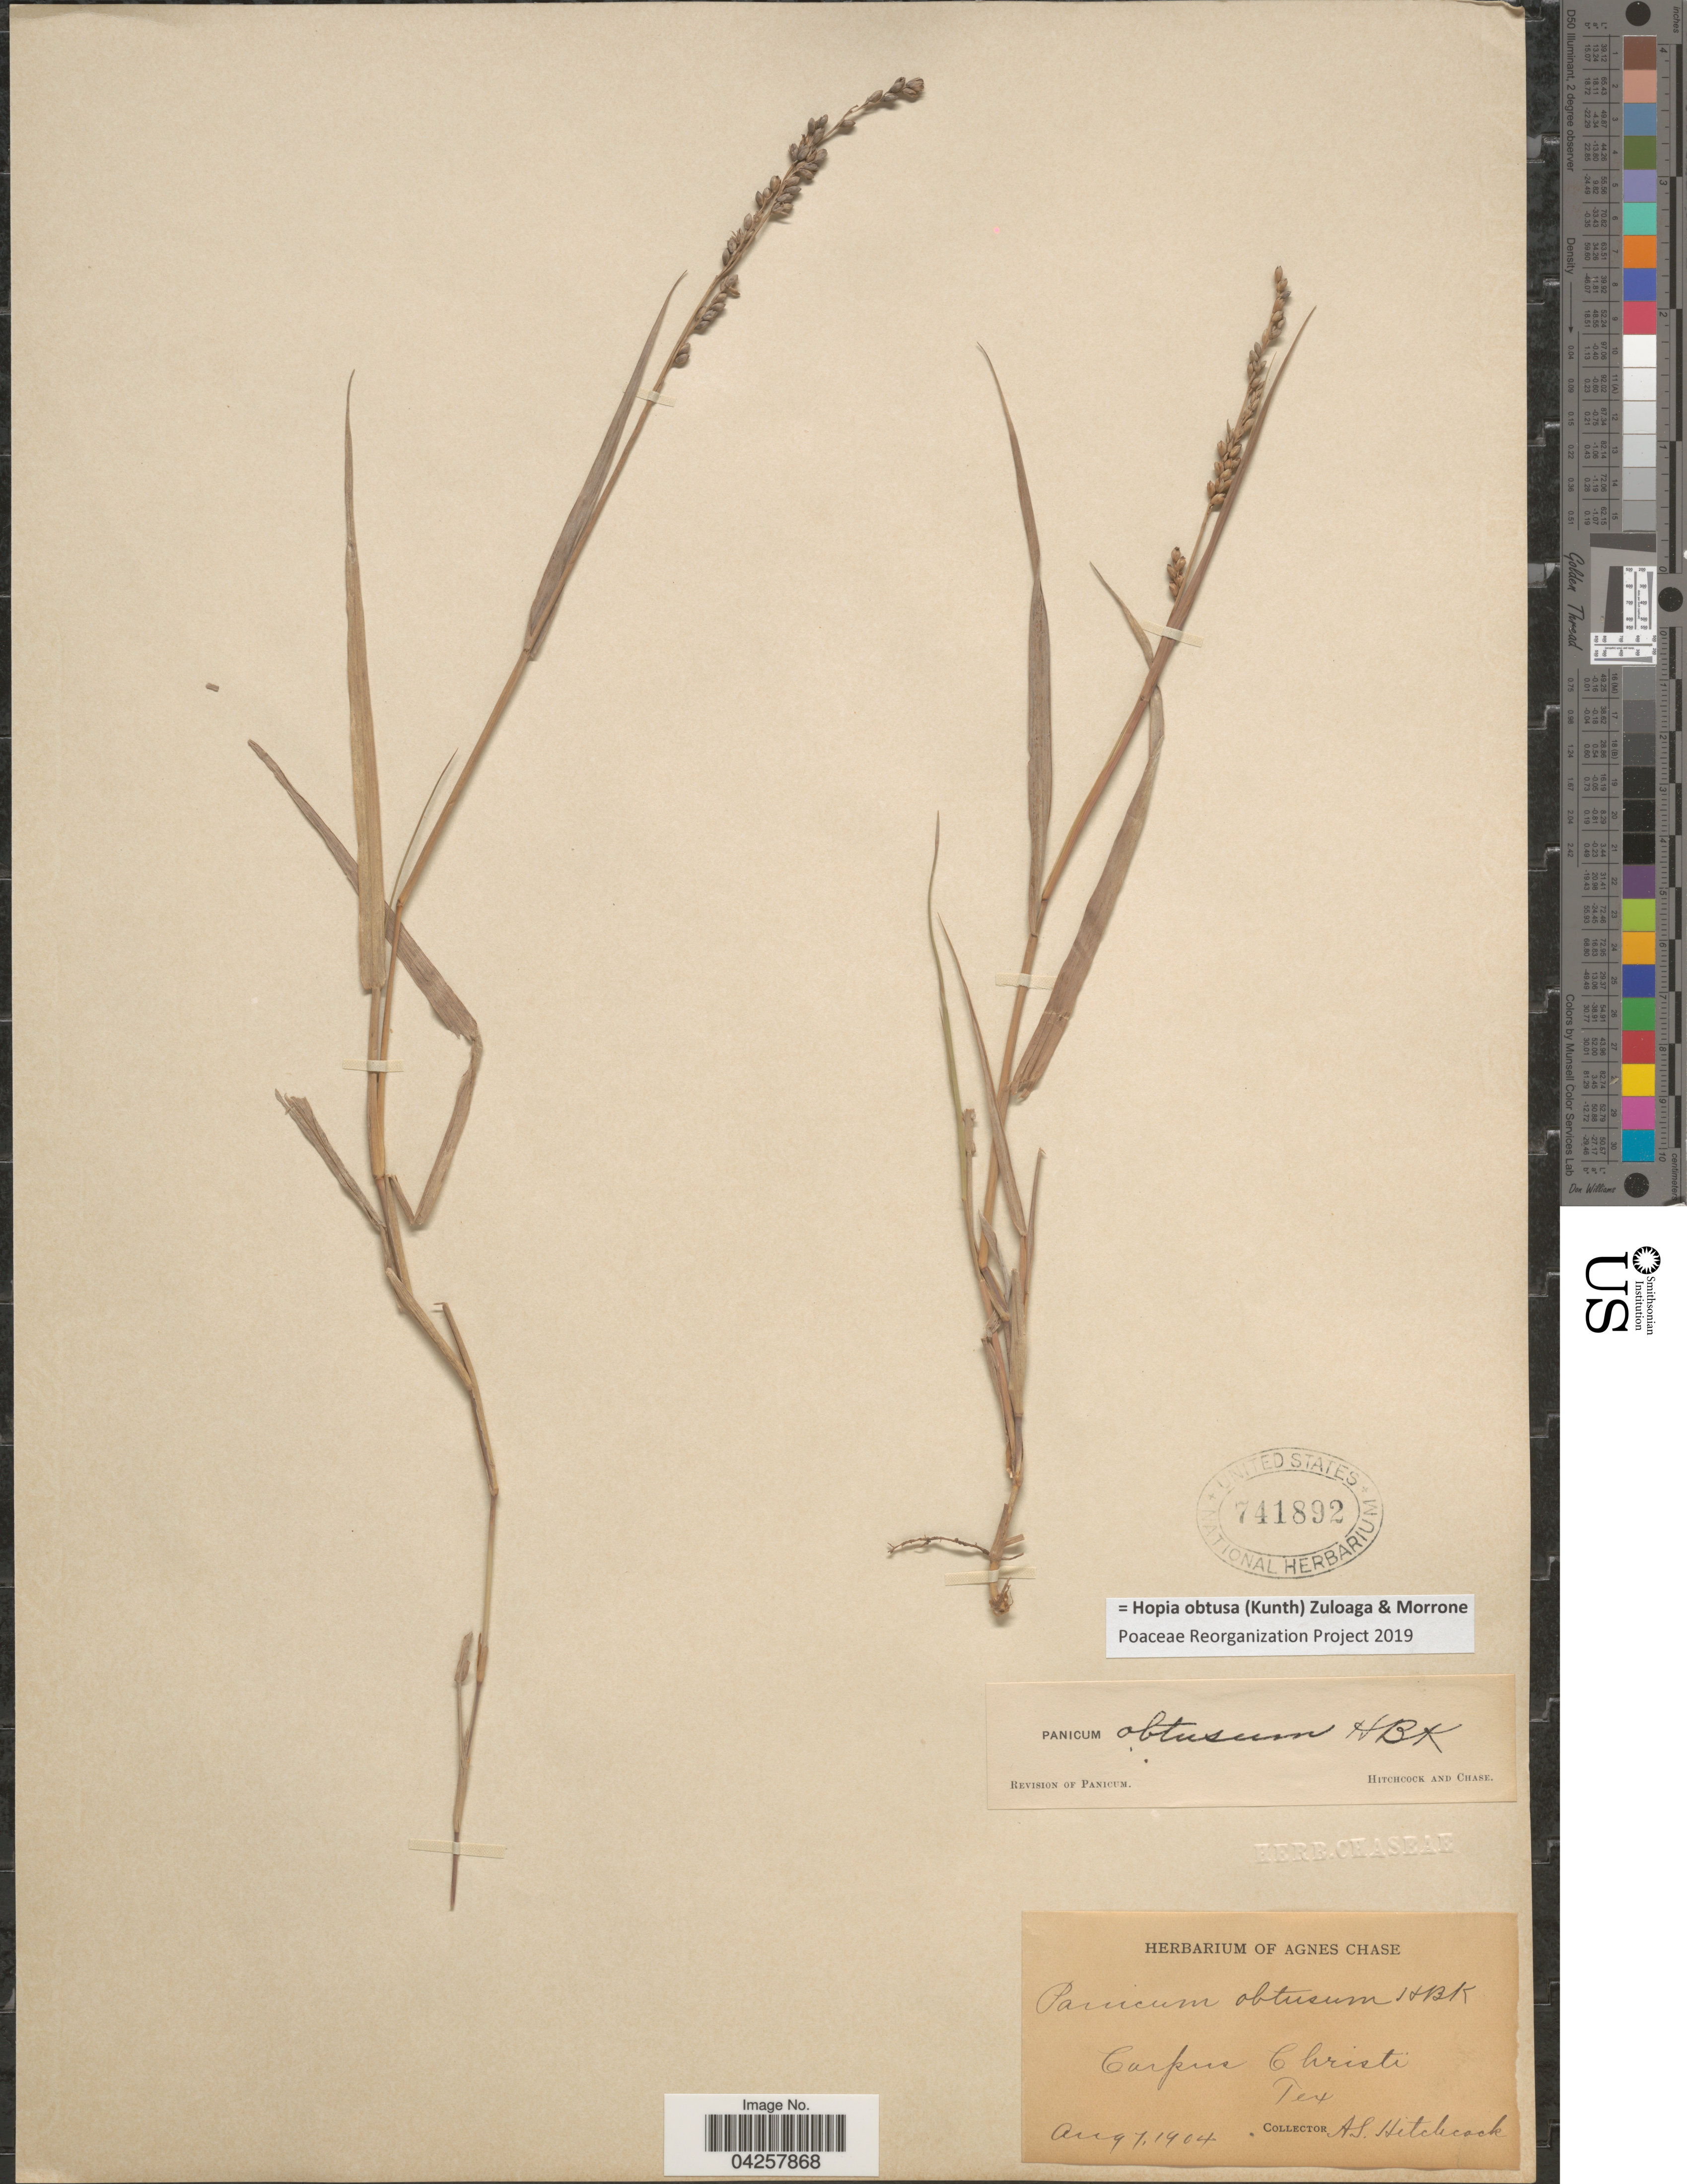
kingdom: Plantae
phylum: Tracheophyta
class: Liliopsida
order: Poales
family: Poaceae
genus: Hopia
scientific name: Hopia obtusa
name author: (Kunth) Zuloaga & Morrone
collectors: A. S. Hitchcock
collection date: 1904-08-07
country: United States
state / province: Texas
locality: Corpus Christi.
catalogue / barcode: US 741892